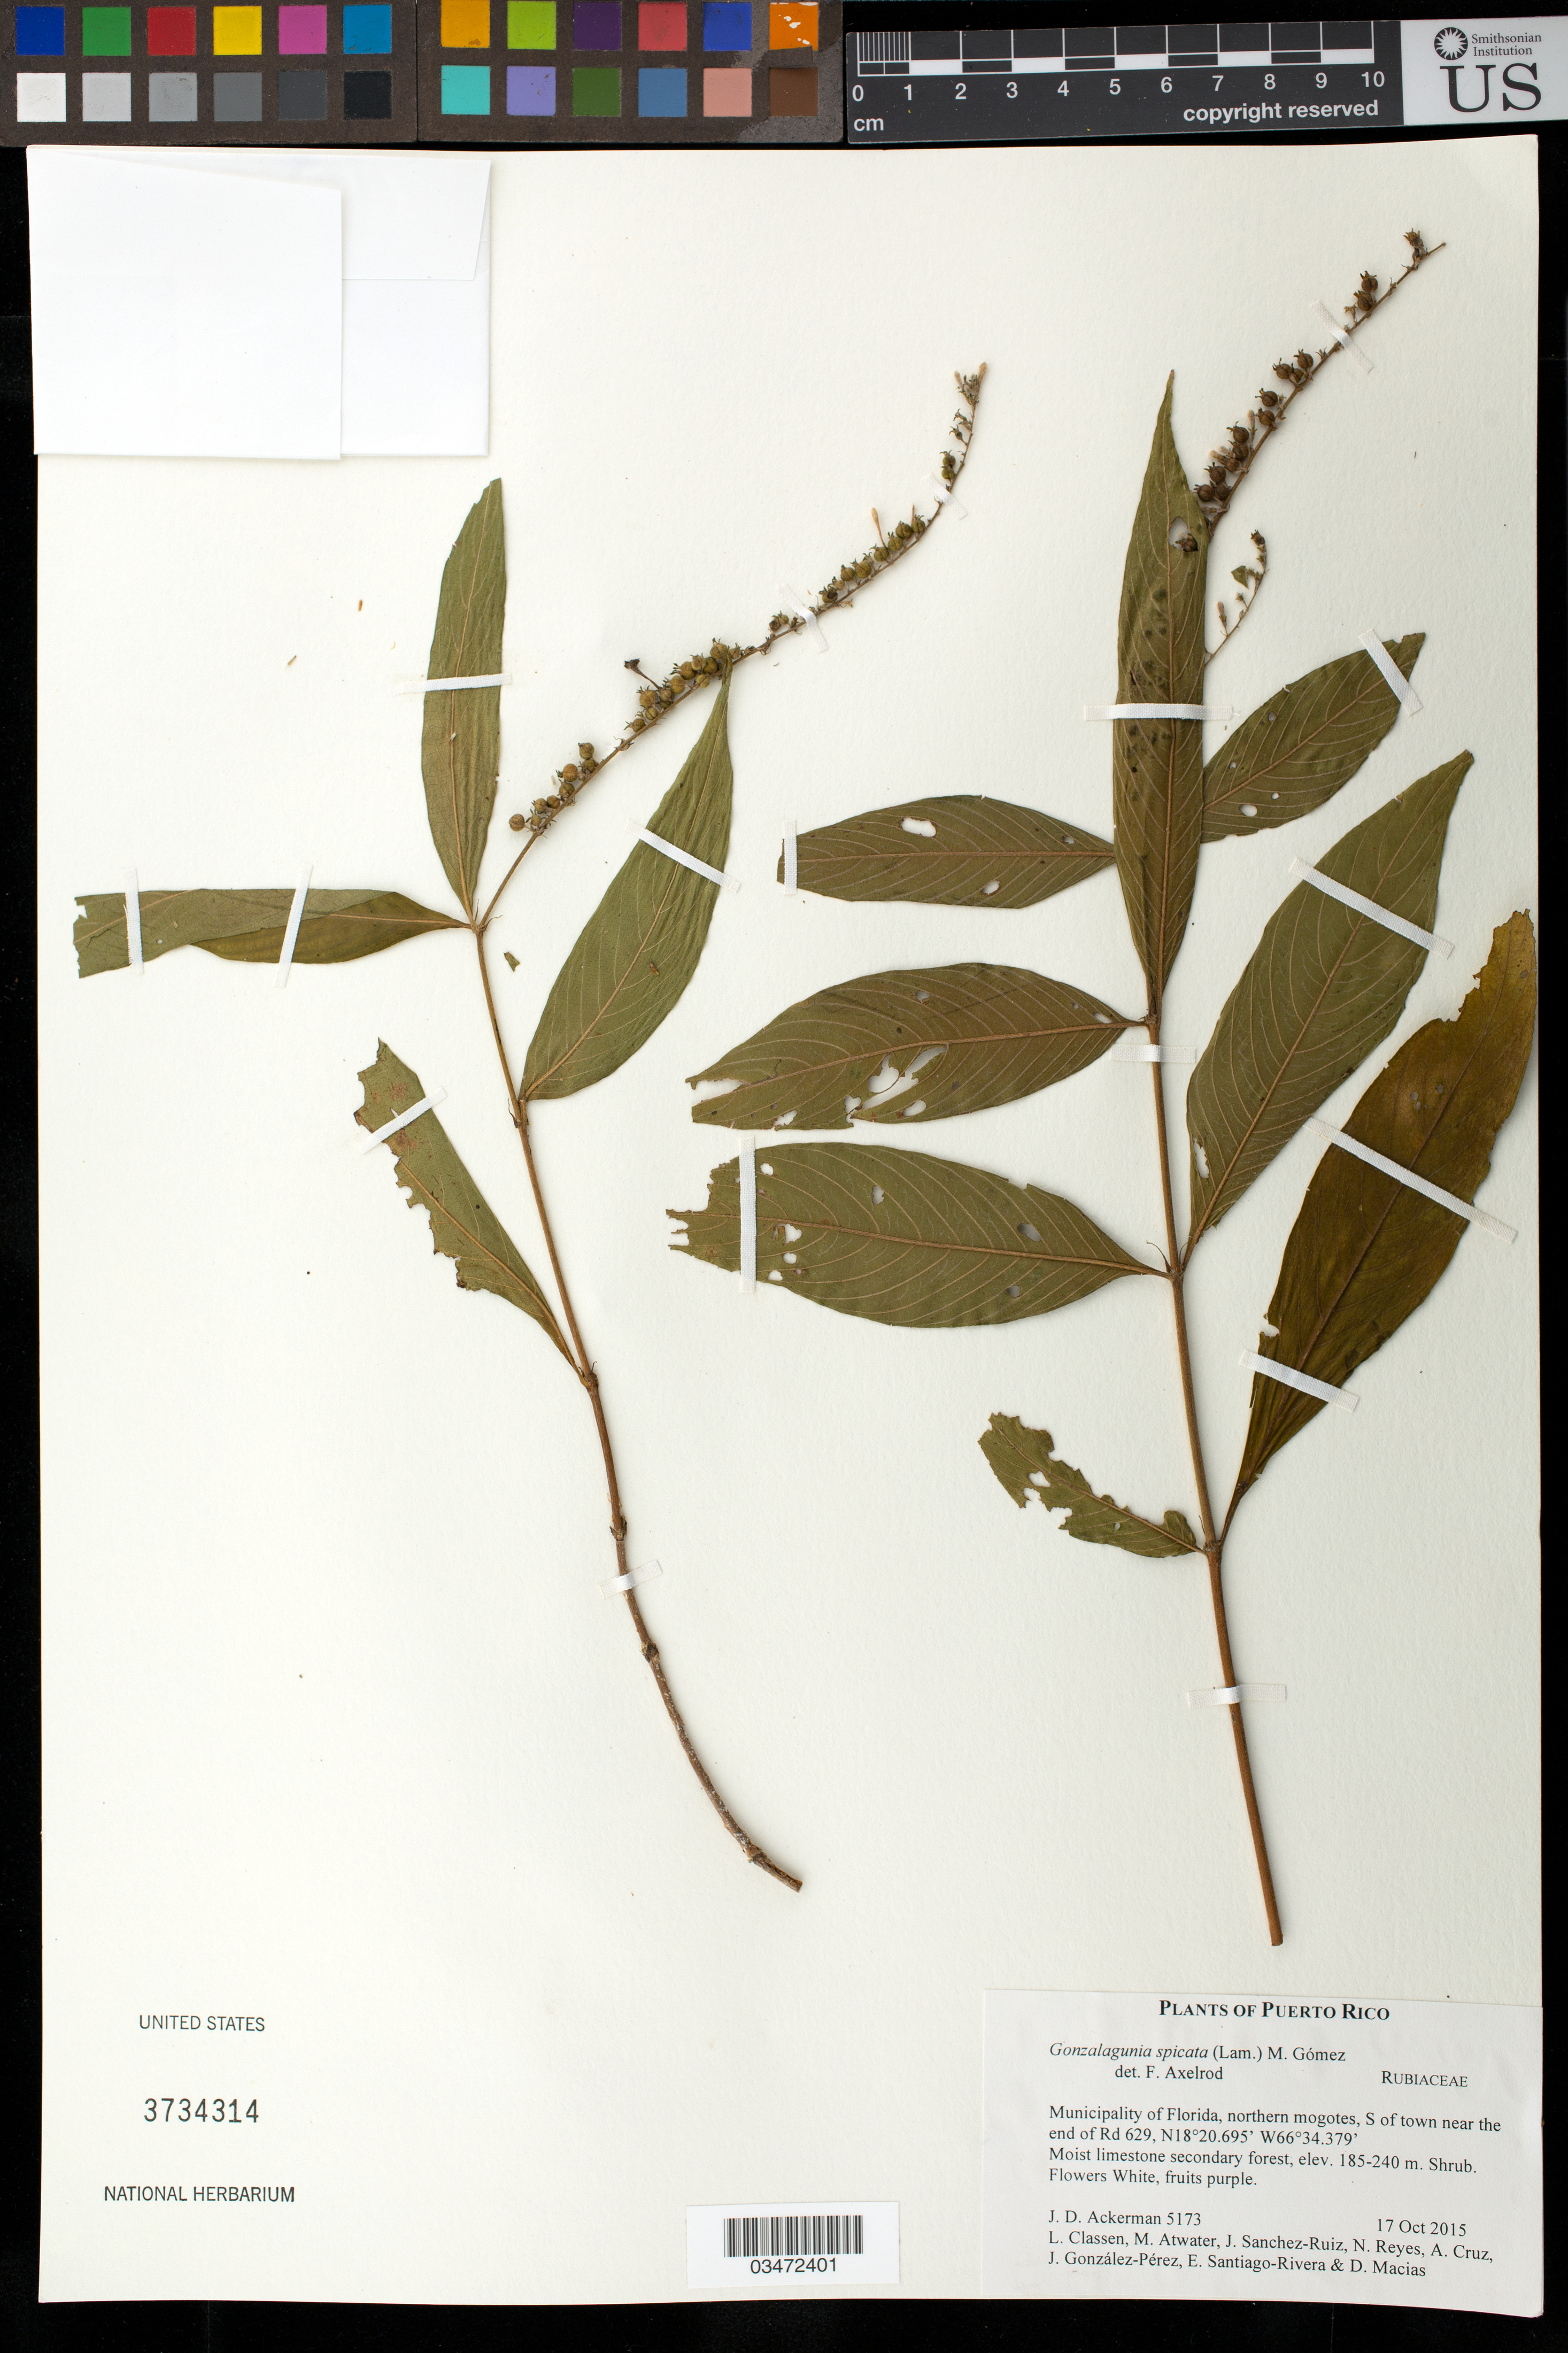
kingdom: Plantae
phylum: Tracheophyta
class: Magnoliopsida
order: Gentianales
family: Rubiaceae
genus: Gonzalagunia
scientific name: Gonzalagunia spicata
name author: (Lam.) M. Gómez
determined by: Axelrod, F. S.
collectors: J. D. Ackerman, L. Classen, M. Atwater, J. Sanchez-Ruiz, N. Reyes, A. Cruz, J. González-Pérez, E. Santiago-Rivera & D. Macías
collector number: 5173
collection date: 2015-10-17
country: Puerto Rico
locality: Mun. Florida, northern mogotes, S of town near the end of Rd 629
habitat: Moist limestone secondary forest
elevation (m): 185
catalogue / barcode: US 3734314